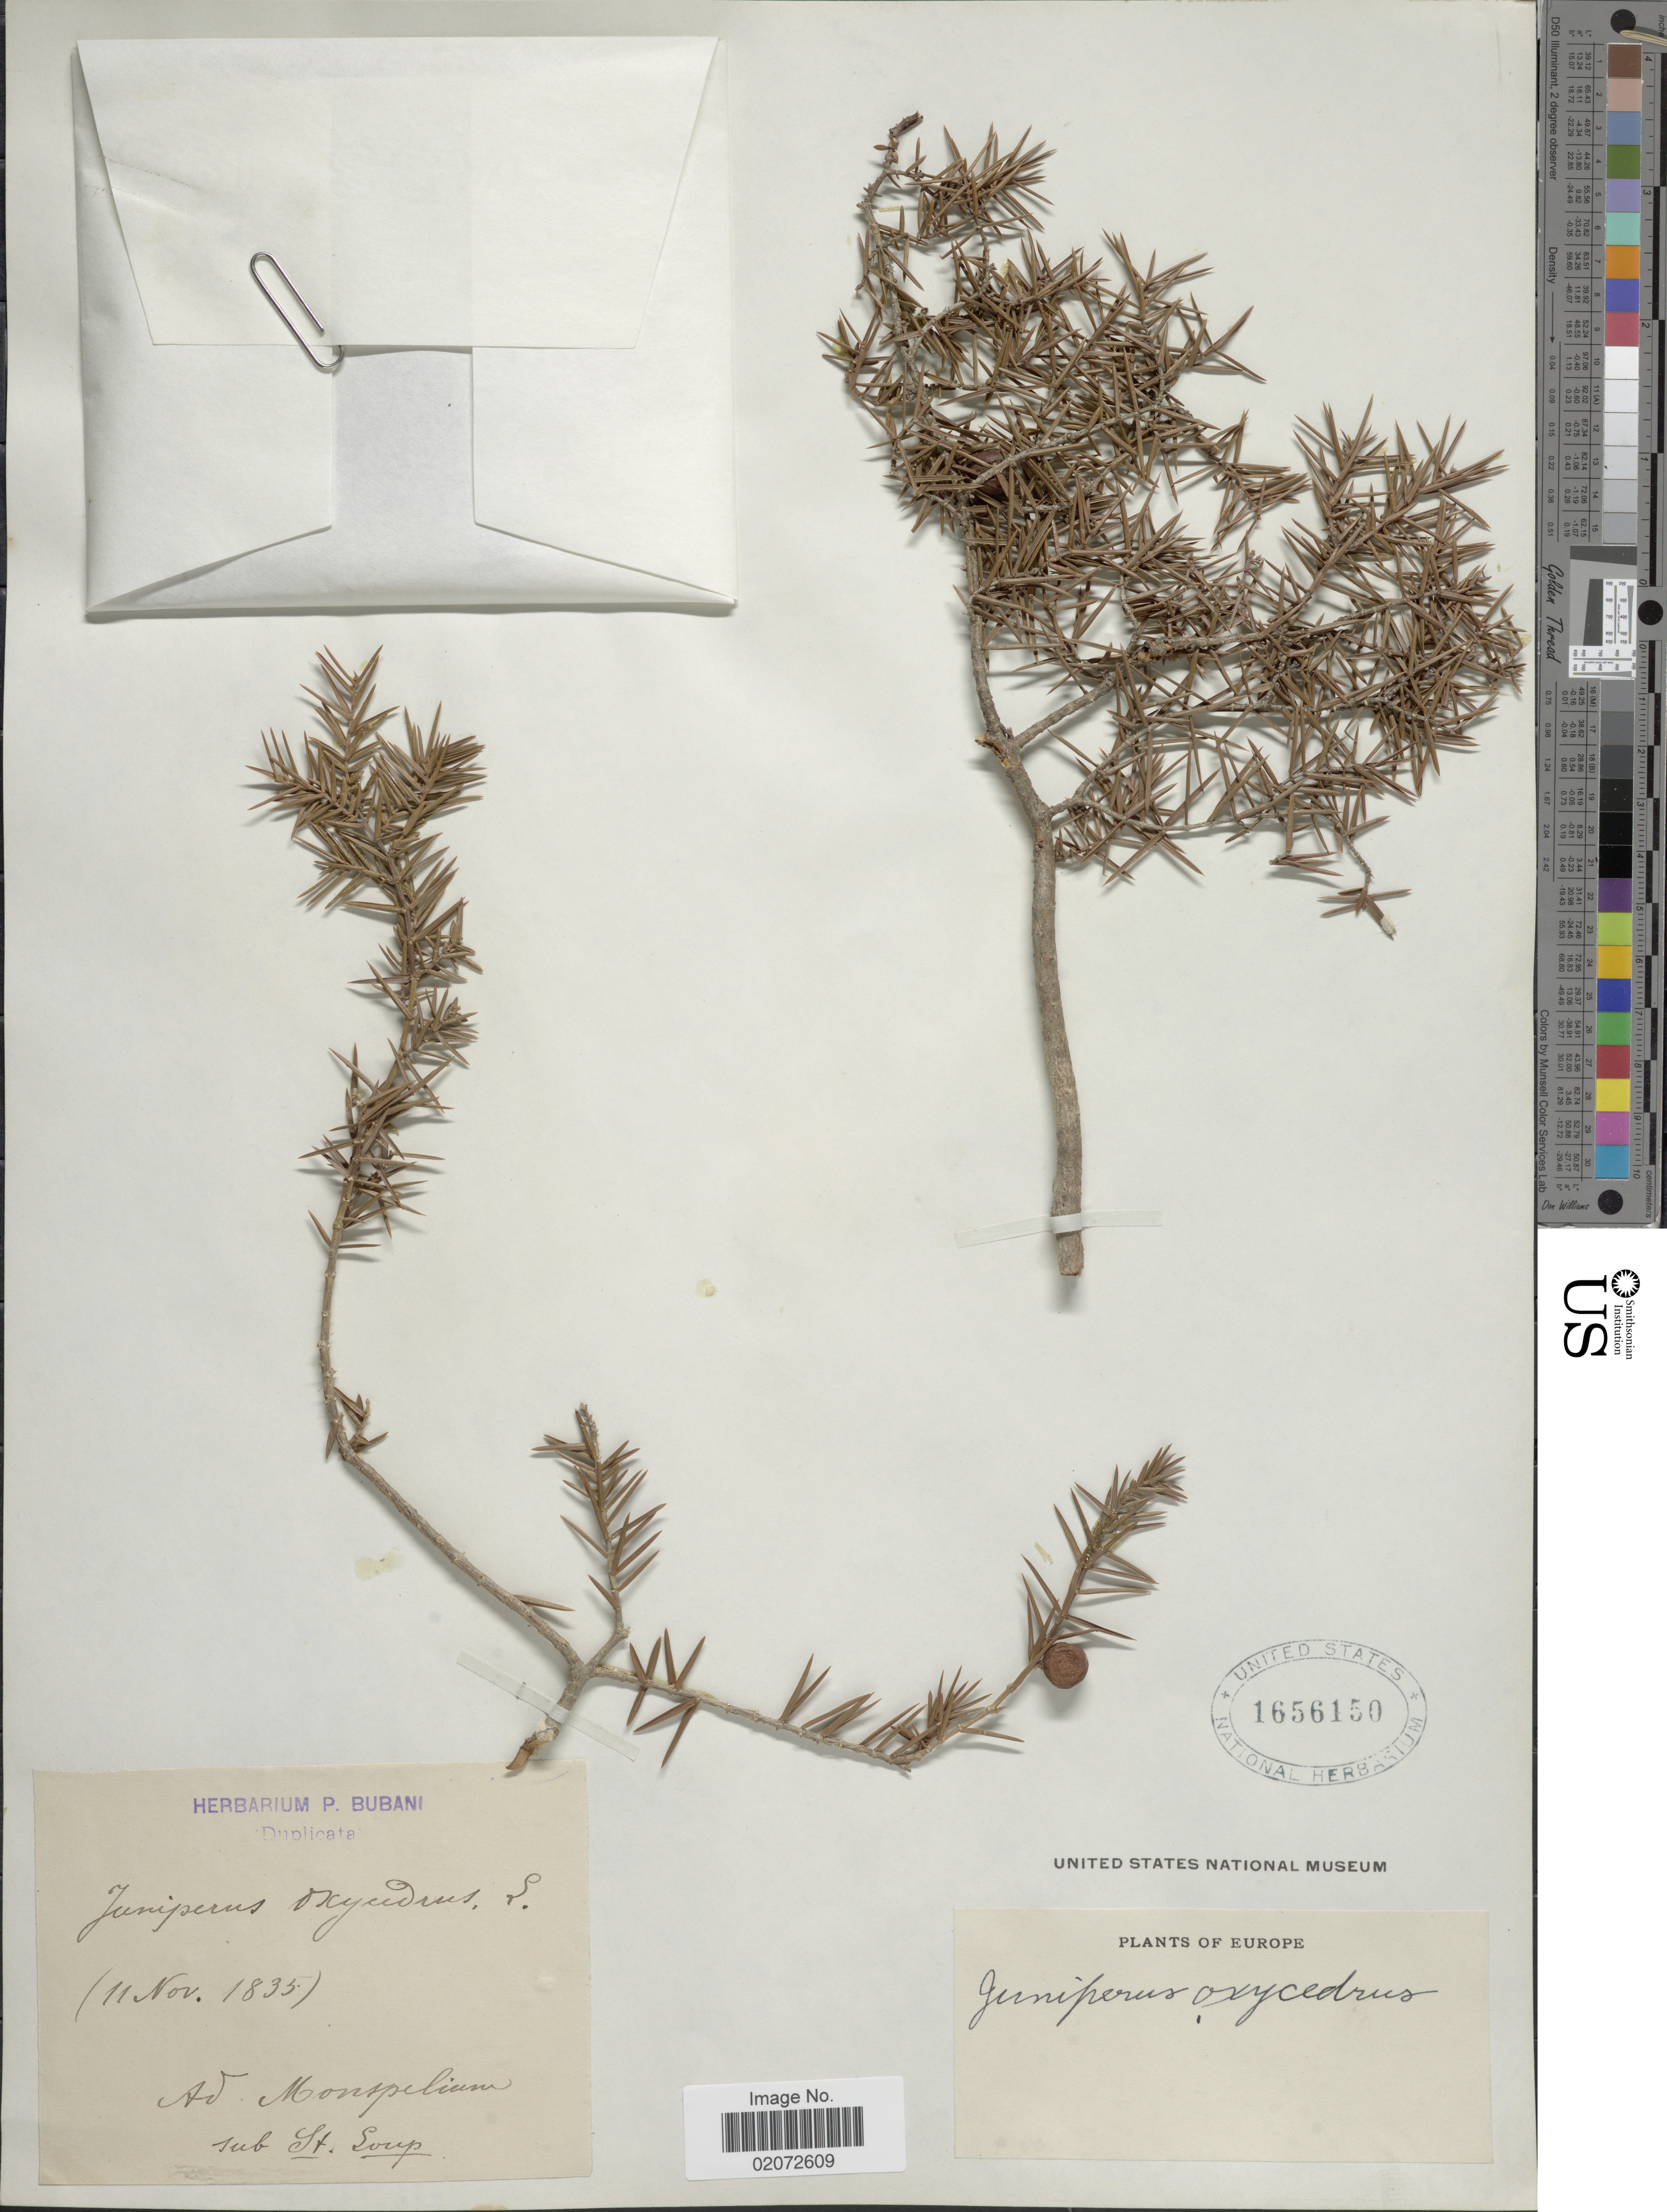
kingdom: Plantae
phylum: Tracheophyta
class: Pinopsida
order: Pinales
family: Cupressaceae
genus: Juniperus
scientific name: Juniperus oxycedrus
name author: L.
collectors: ex herb. P. Bubani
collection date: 1835-11-11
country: France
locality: Ad Monspelium sub St. Loup.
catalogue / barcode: US 1656150